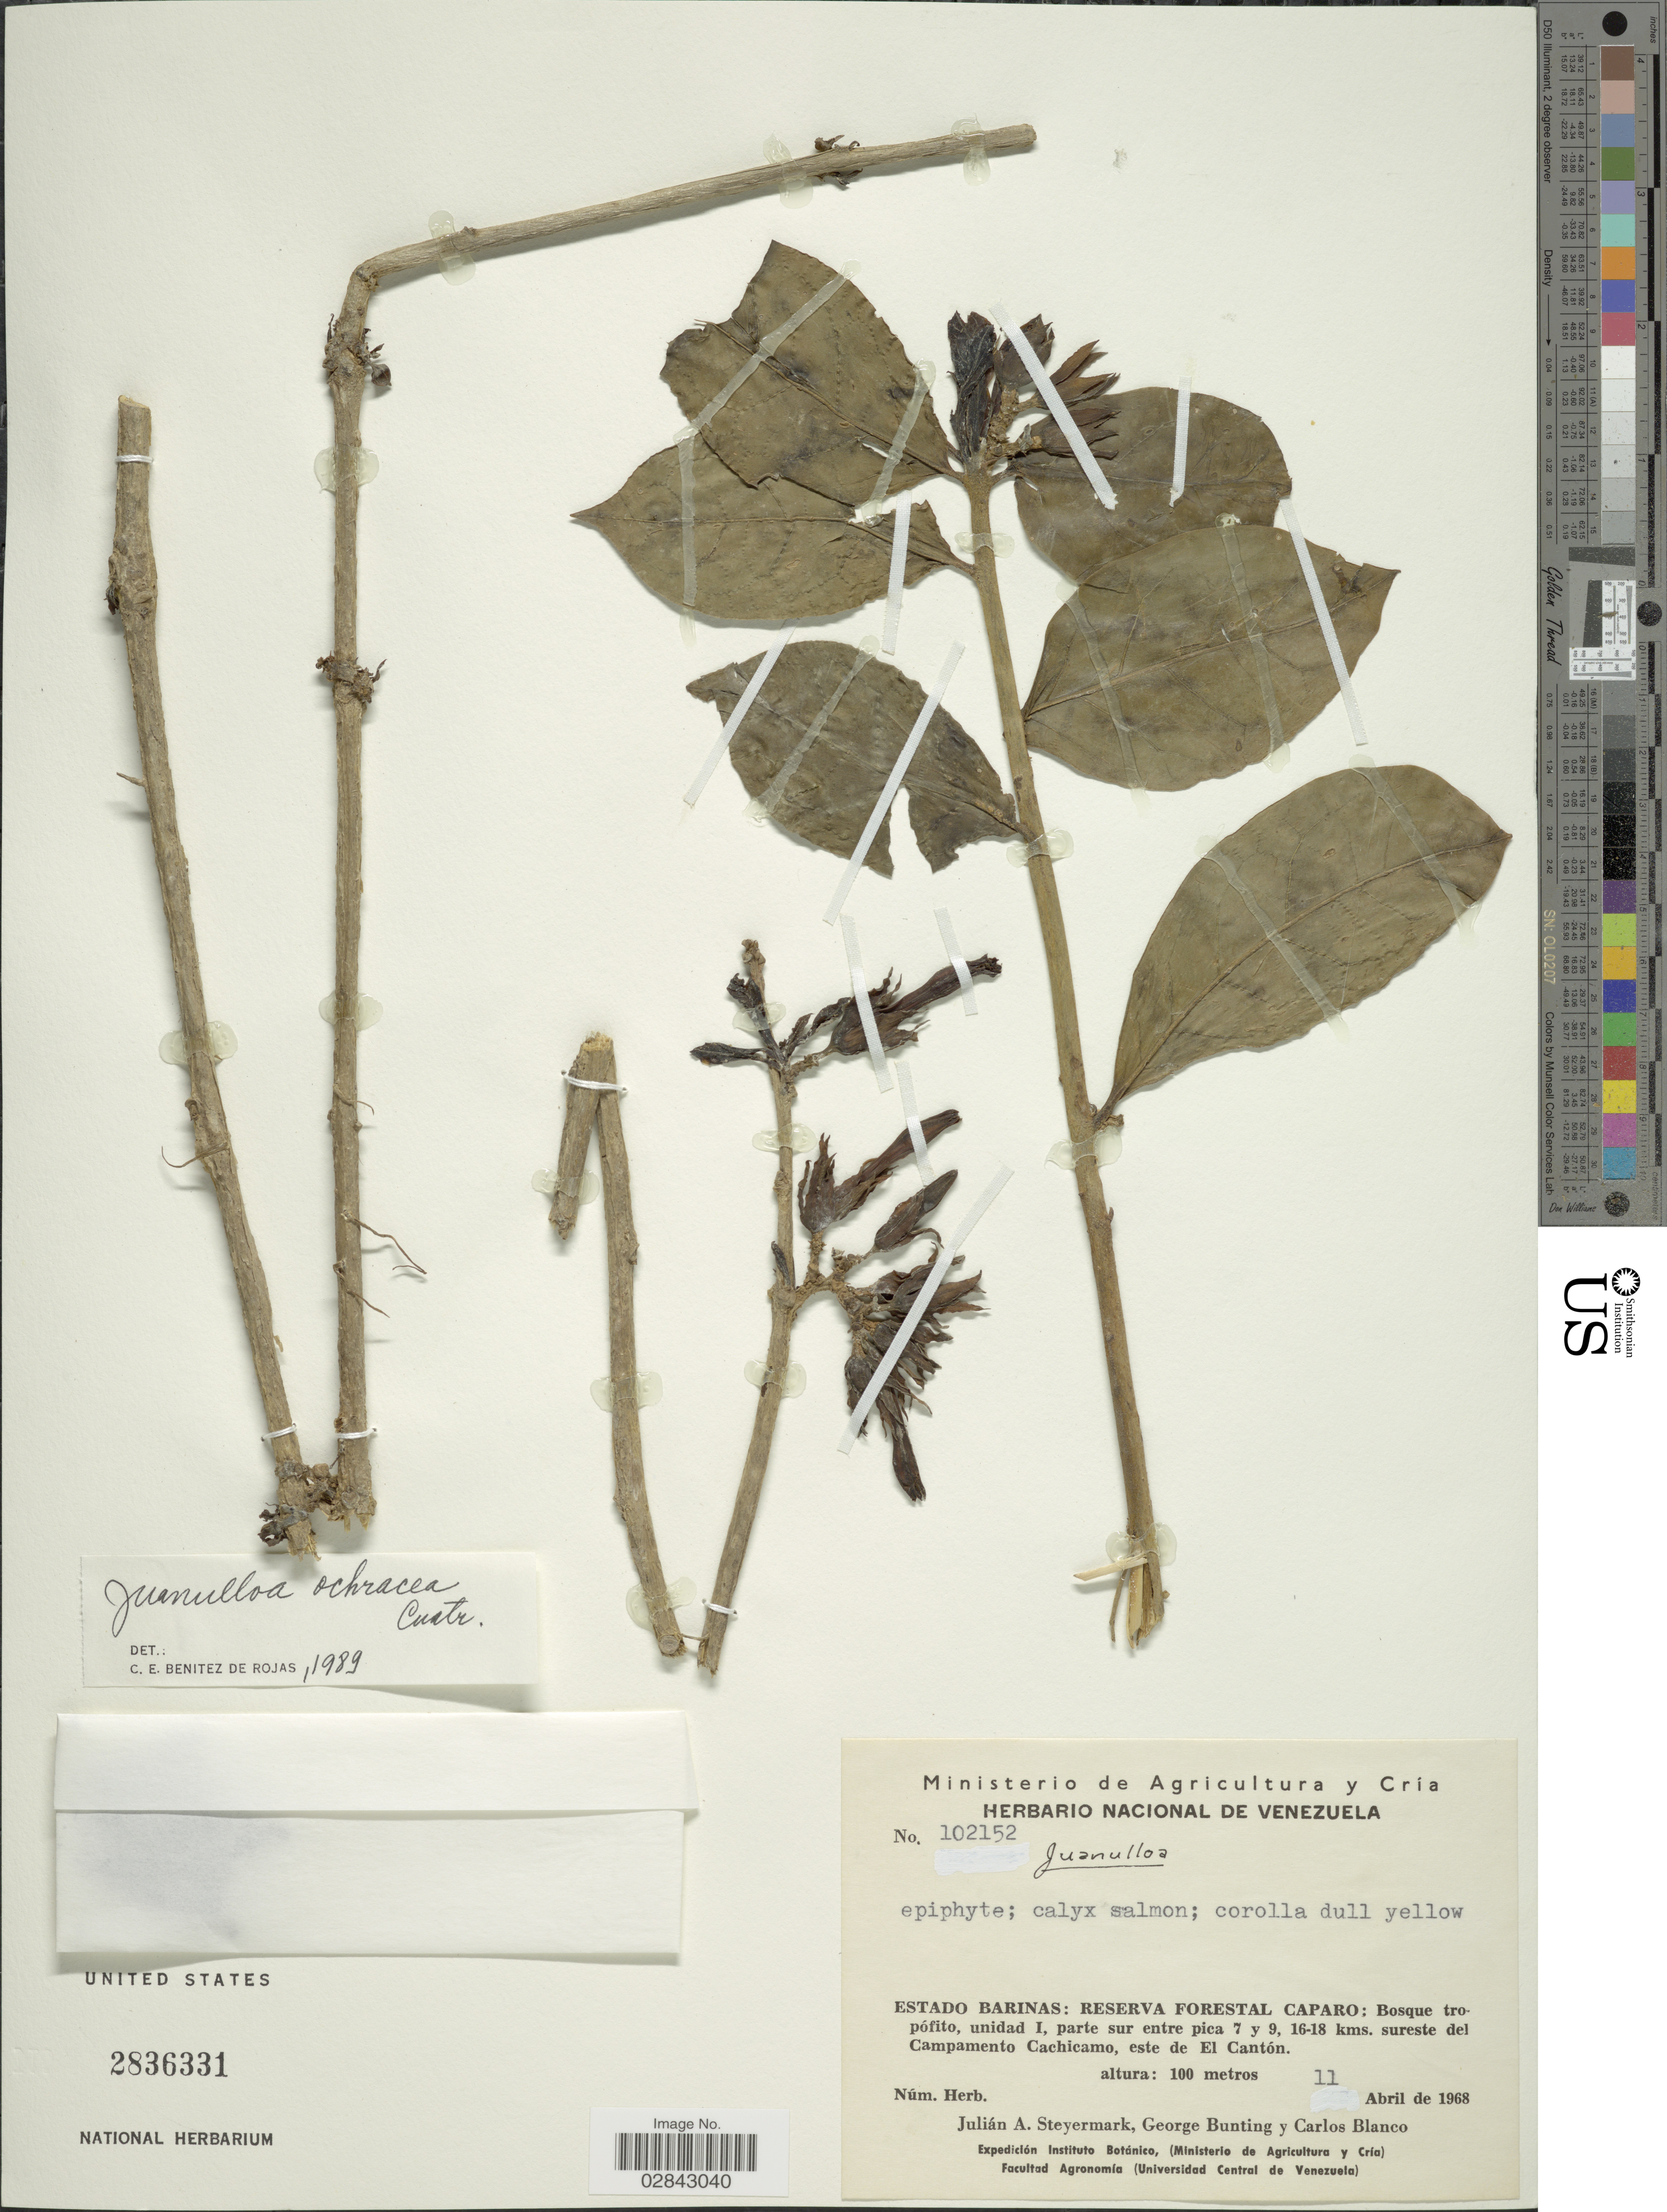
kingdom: Plantae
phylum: Tracheophyta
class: Magnoliopsida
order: Solanales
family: Solanaceae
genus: Juanulloa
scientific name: Juanulloa ochracea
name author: Cuatrec.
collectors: J. Steyermark, G. S. Bunting & C. Blanco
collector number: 102152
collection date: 1968-04-11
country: Venezuela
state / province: Barinas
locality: Reserva Forestal Caparo: Bosque tropófito, unidad I, parte sur entre pica 7 y 9, 16-18 kms. sureste del Campamento Cachicamo, este de El Cantón.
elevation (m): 100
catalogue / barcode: US 2836331